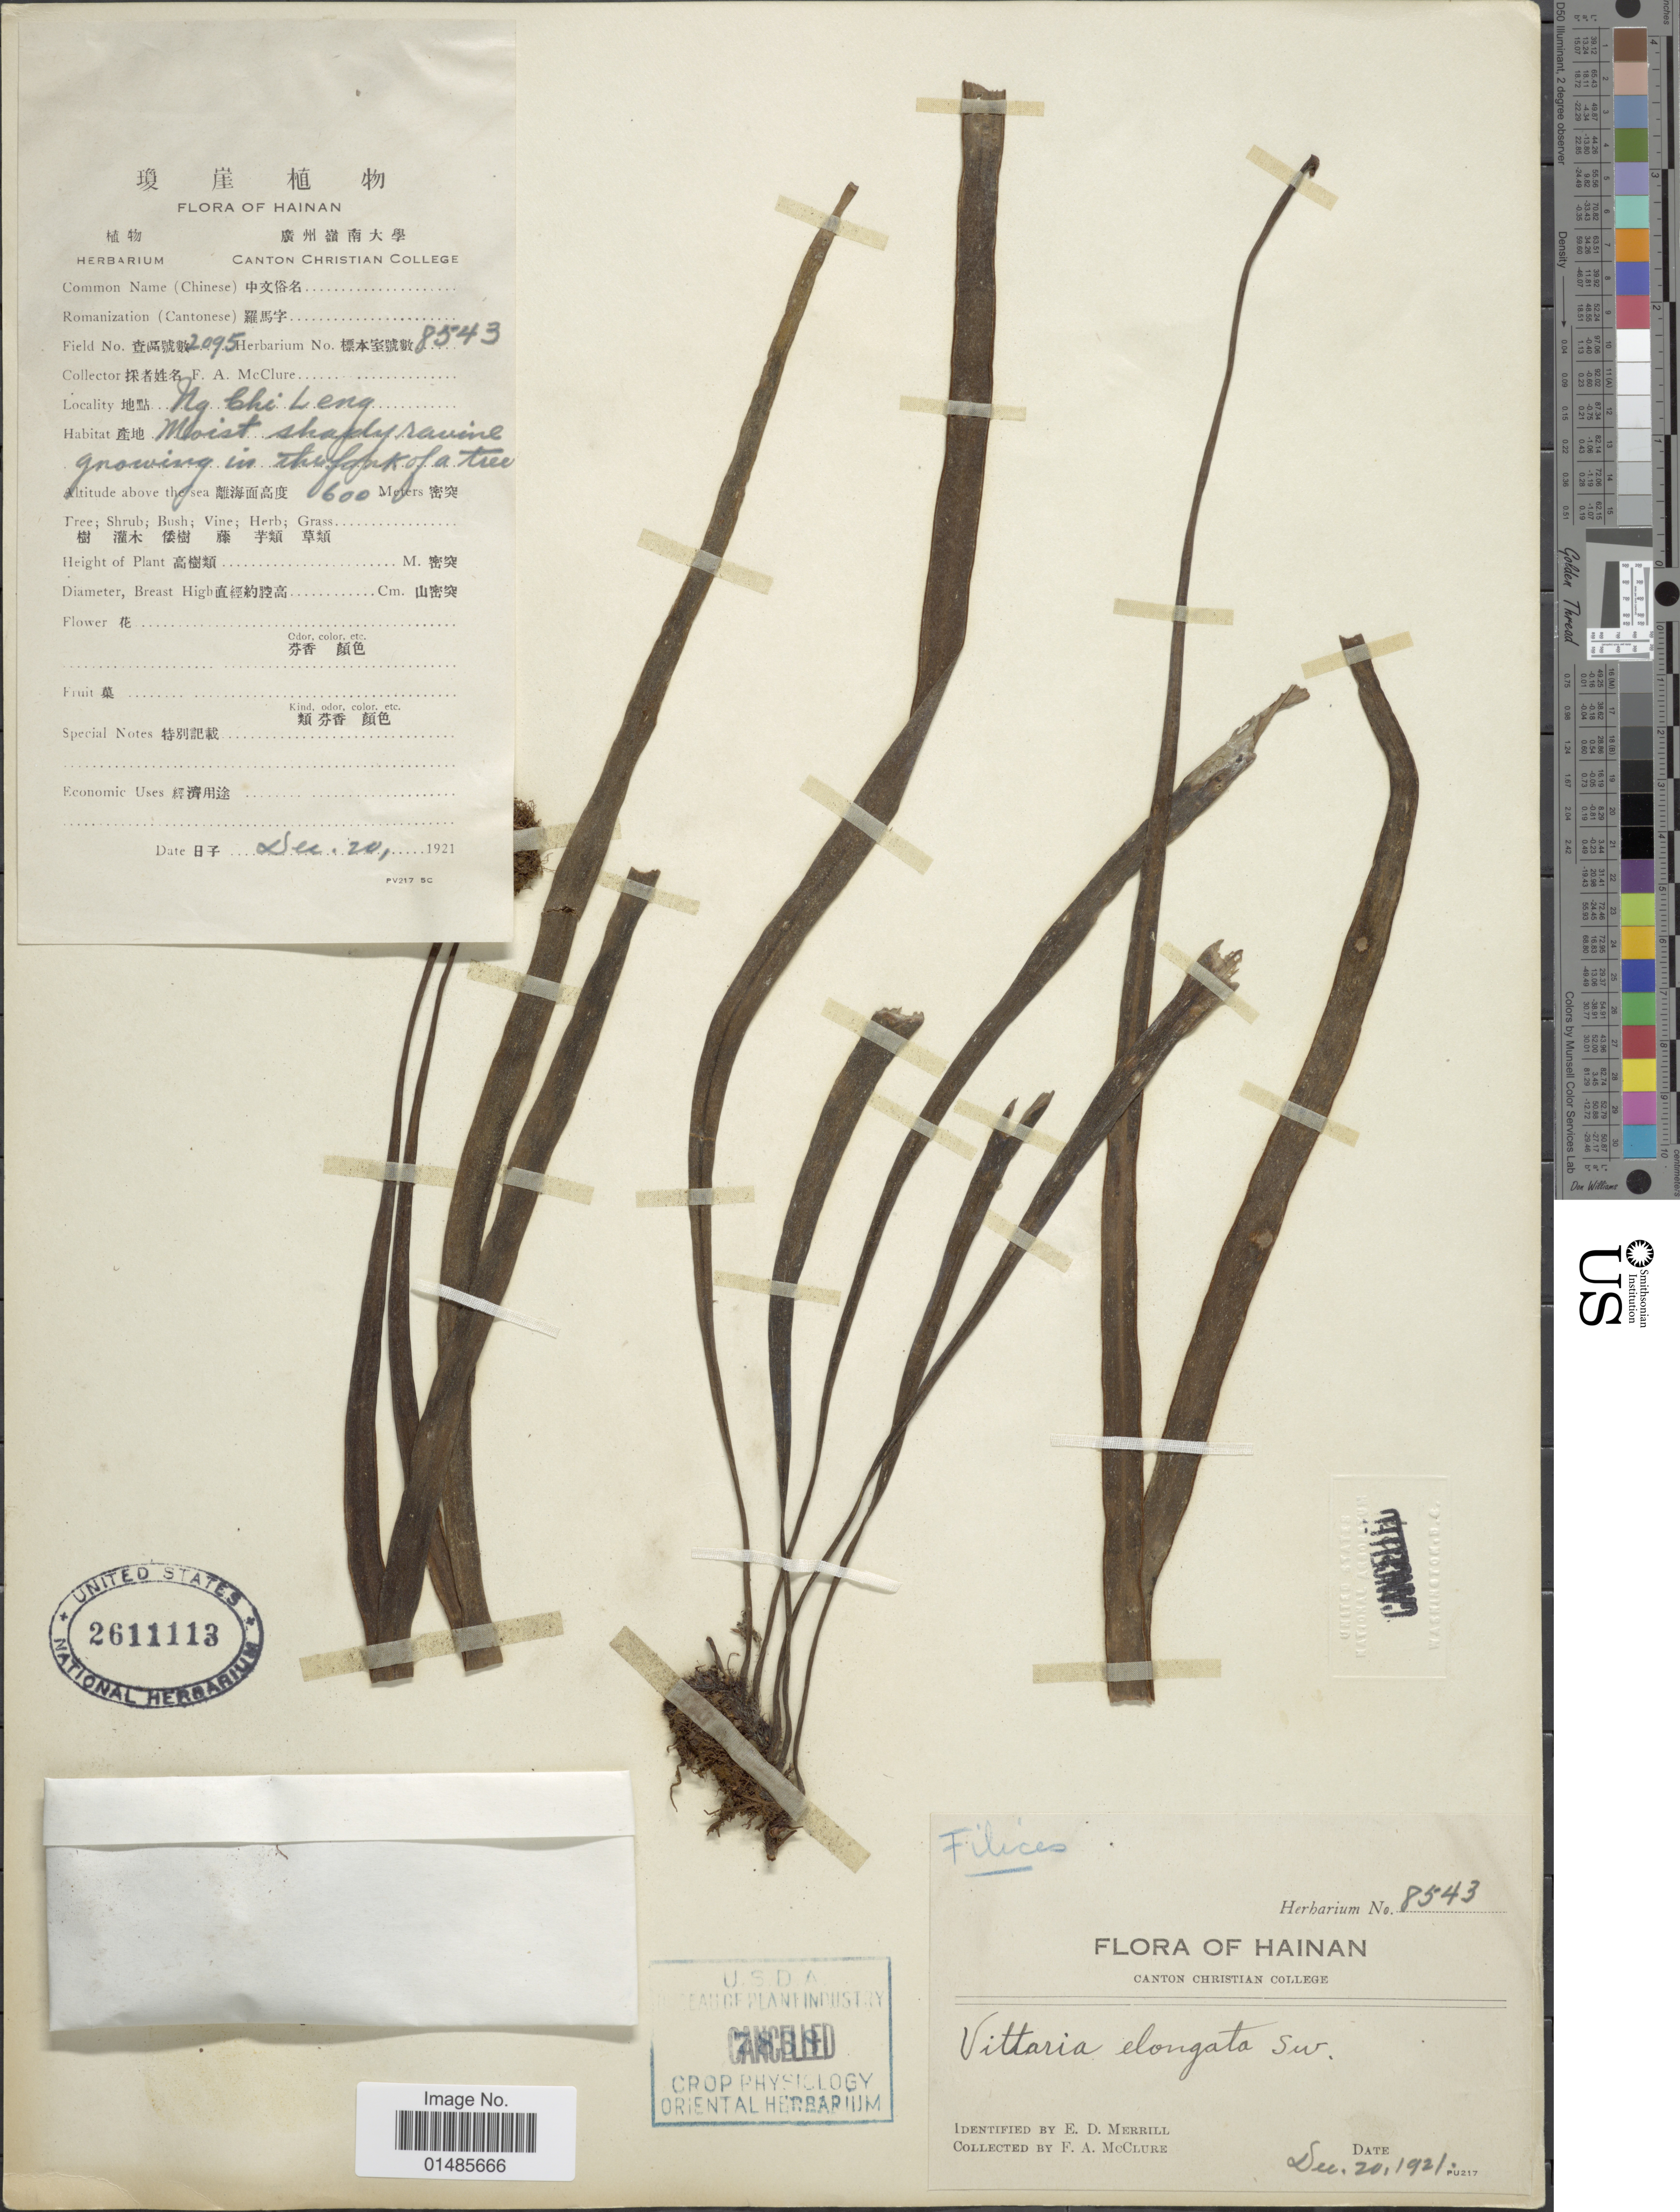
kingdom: Plantae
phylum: Tracheophyta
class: Polypodiopsida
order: Polypodiales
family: Pteridaceae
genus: Haplopteris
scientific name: Haplopteris elongata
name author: (Sw.) Crane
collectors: F. A. McClure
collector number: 2095/8543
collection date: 1921-12-20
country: China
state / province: Hainan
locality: Ng Chi Leng.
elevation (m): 600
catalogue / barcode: US 2611113